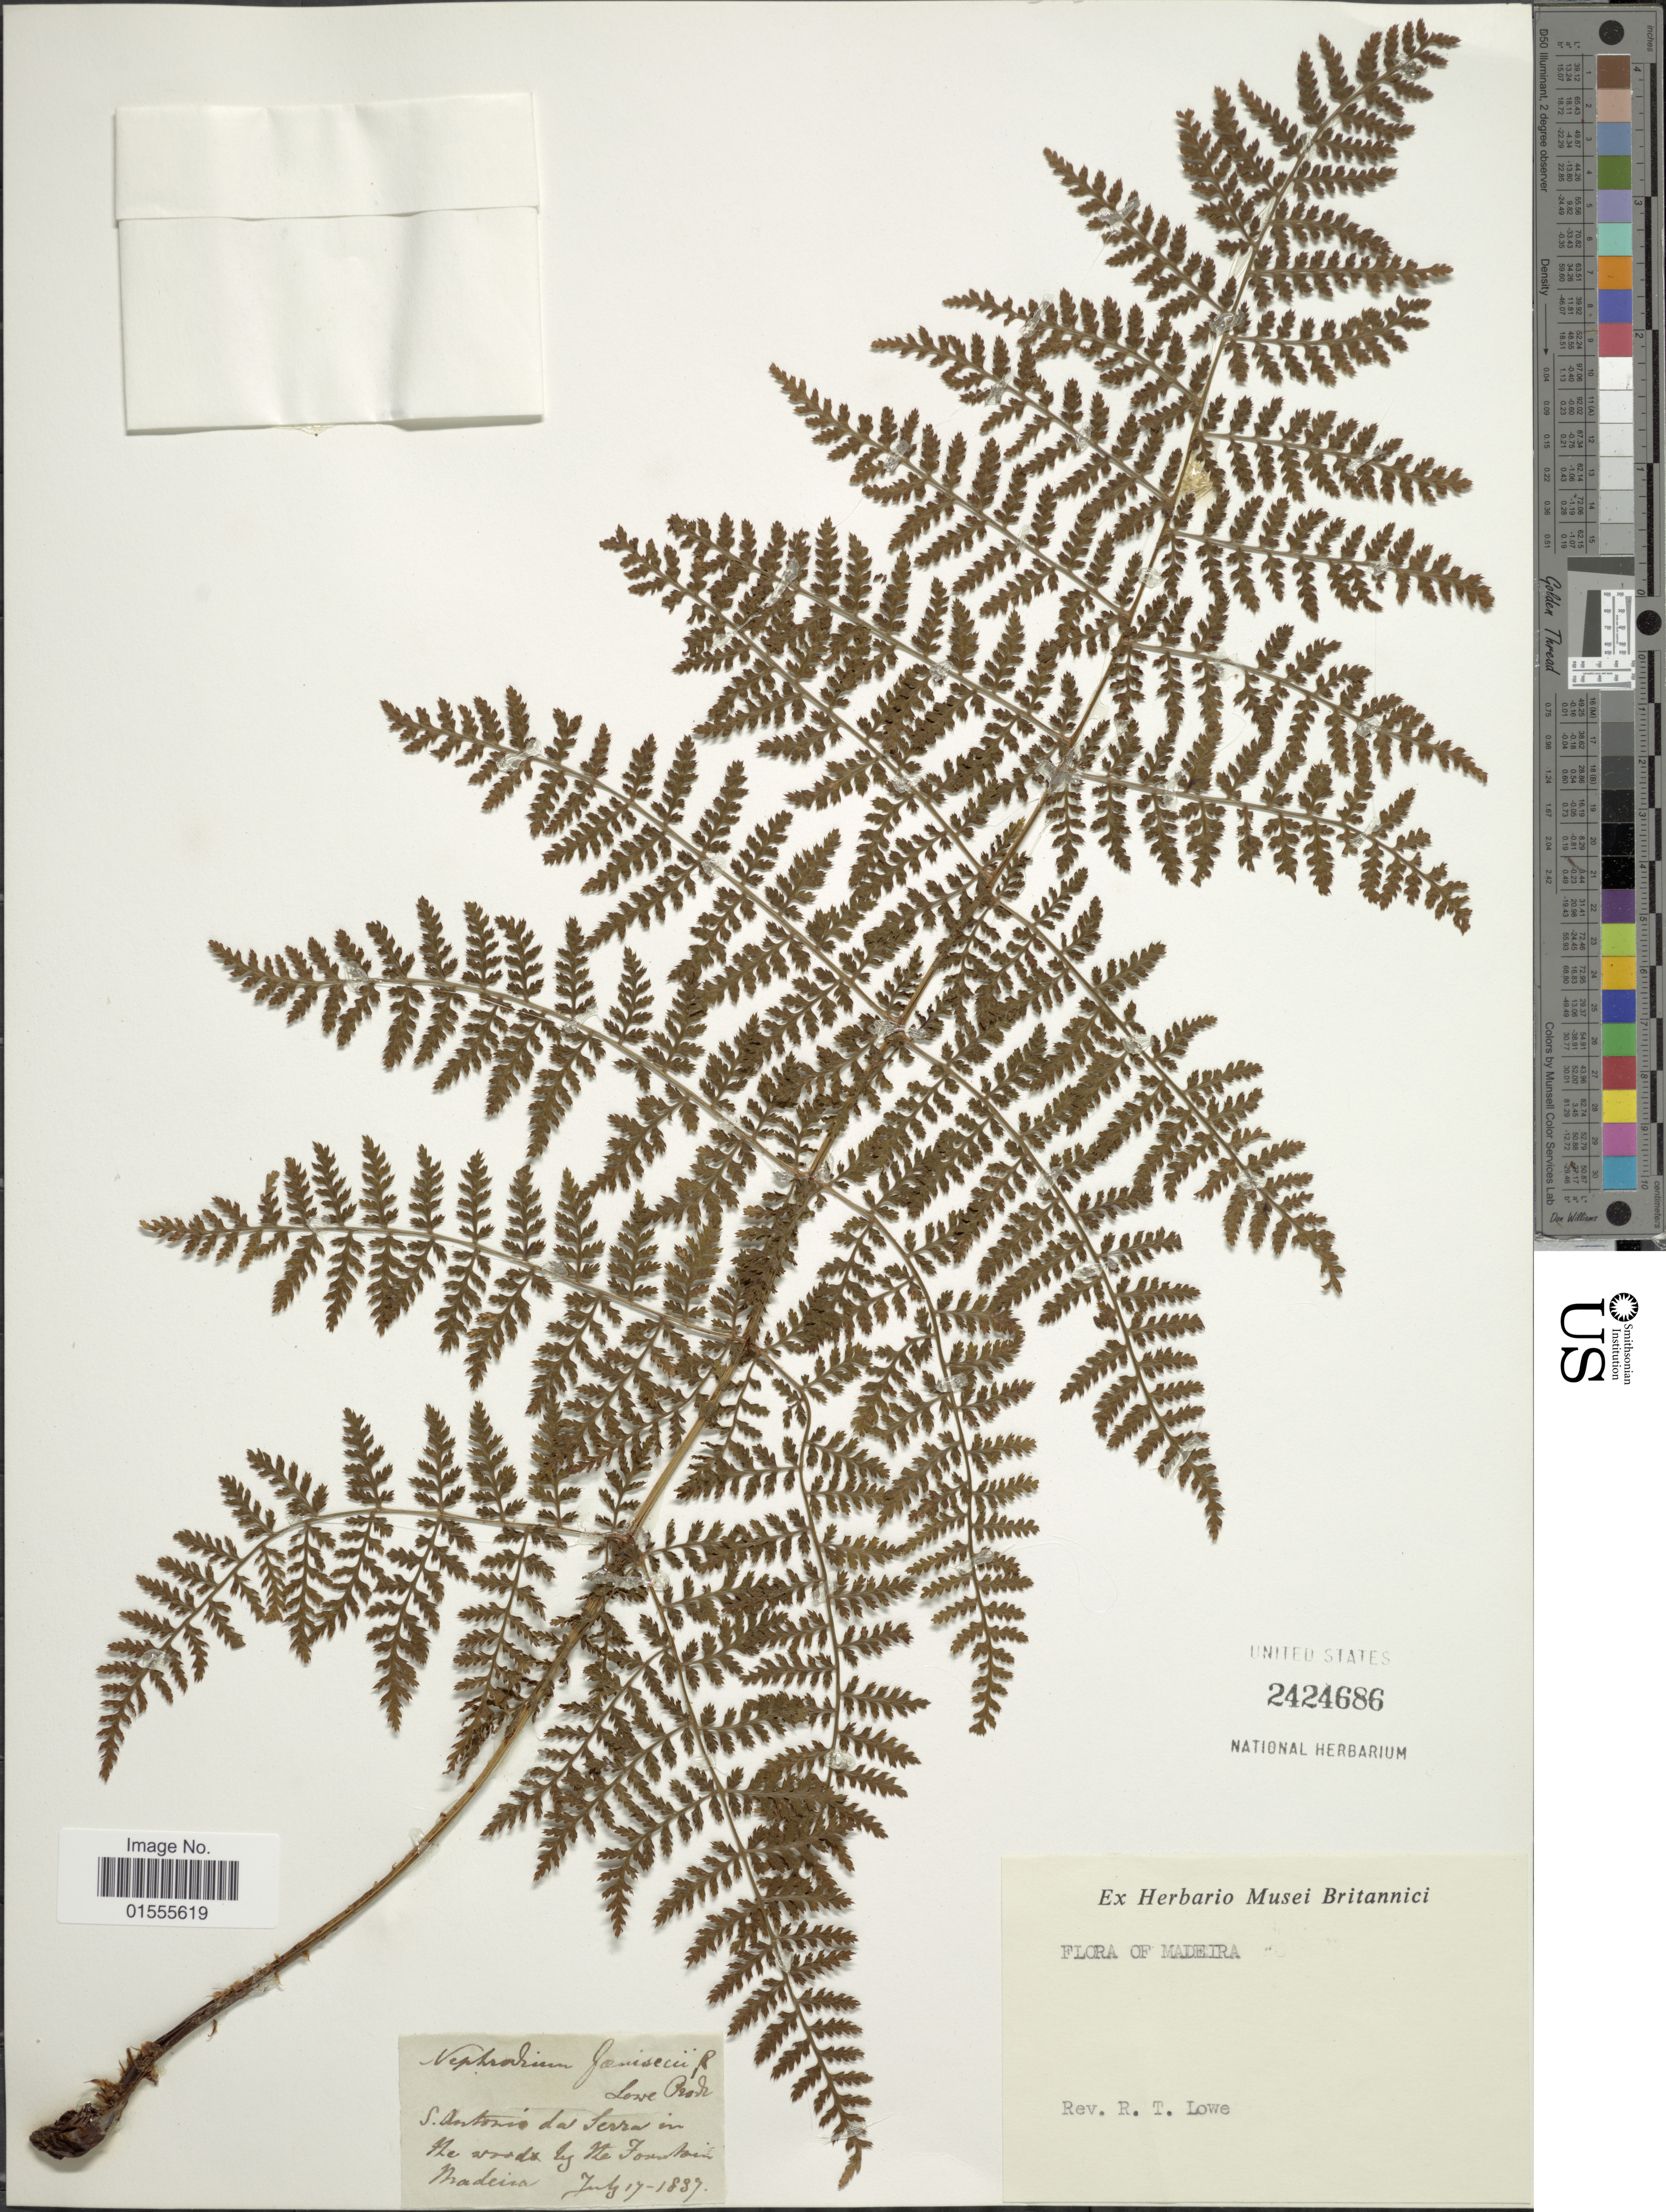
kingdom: Plantae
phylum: Tracheophyta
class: Polypodiopsida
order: Polypodiales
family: Dryopteridaceae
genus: Dryopteris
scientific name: Dryopteris aemula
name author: Kuntze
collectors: R. T. Lowe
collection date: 1837-07-17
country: Portugal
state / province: Madeira (Aut. Reg.)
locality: S. Antonio da Serra in the [illegible text]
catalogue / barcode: US 2424686